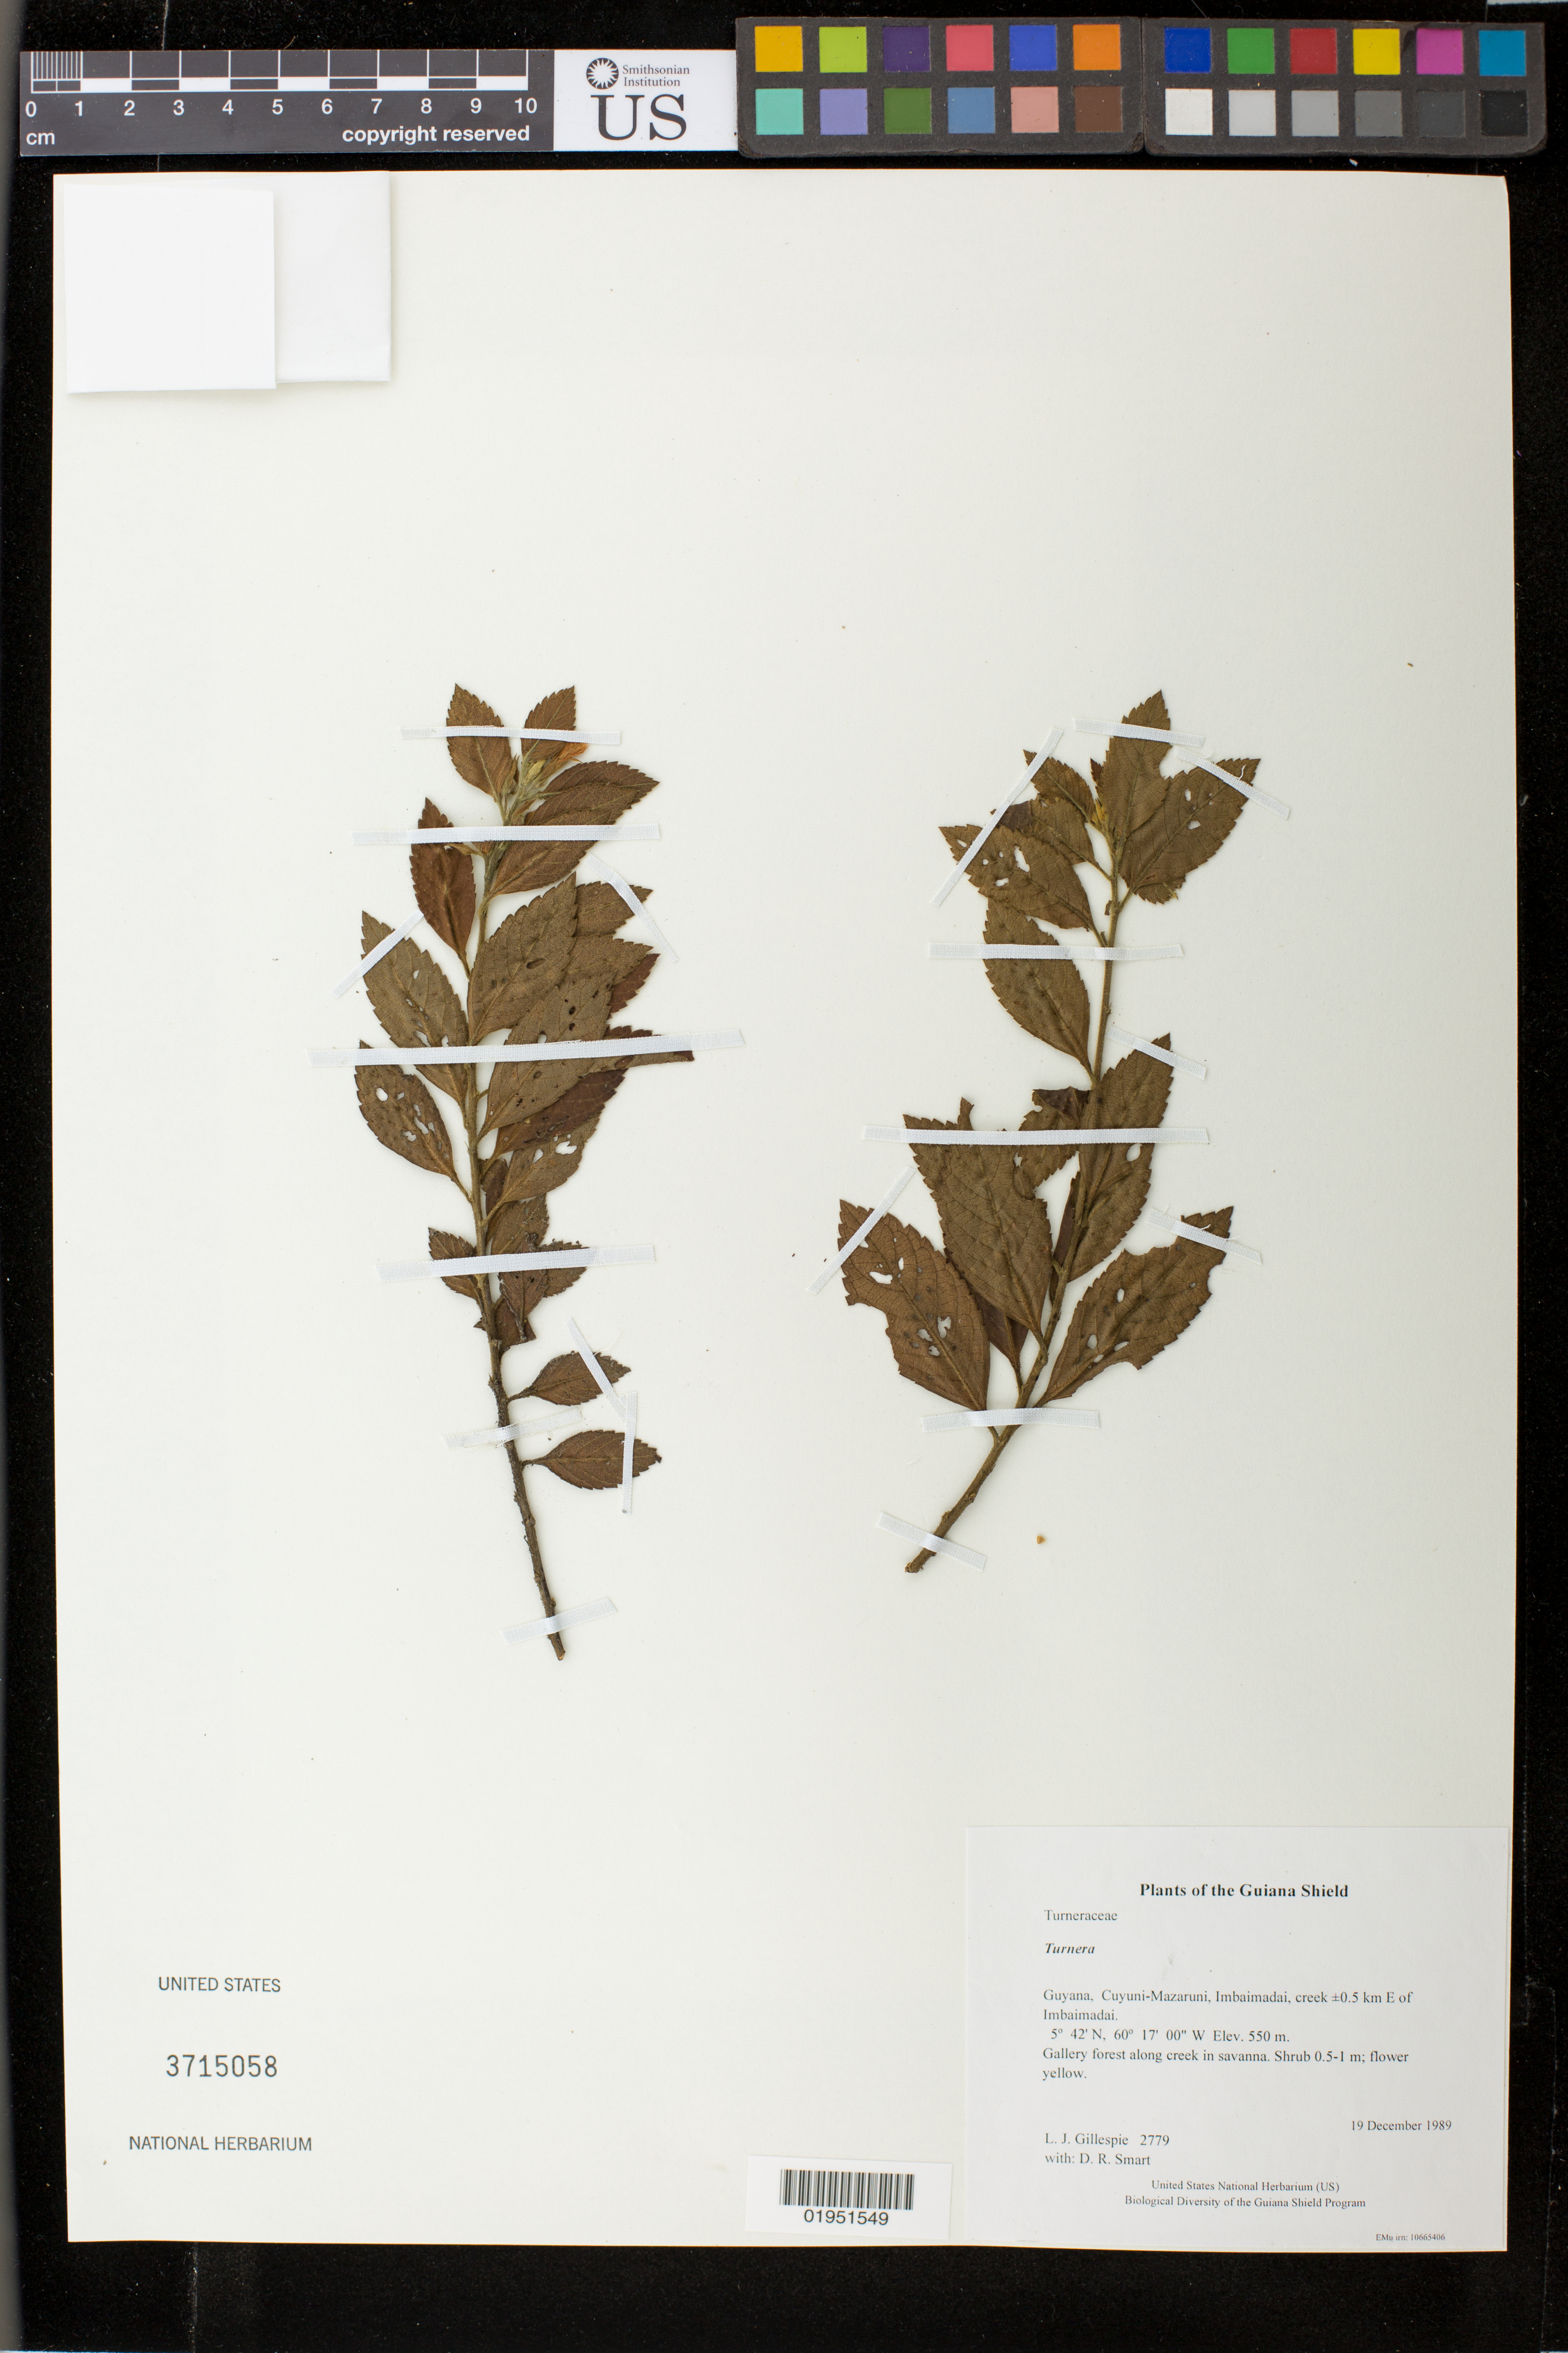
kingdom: Plantae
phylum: Tracheophyta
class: Magnoliopsida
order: Malpighiales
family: Turneraceae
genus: Turnera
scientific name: Turnera sp.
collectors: L. J. Gillespie & D. R. Smart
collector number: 2779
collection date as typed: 19 December 1989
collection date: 1989-12-19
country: Guyana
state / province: Cuyuni-Mazaruni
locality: Imbaimadai, creek ±0.5 km E of Imbaimadai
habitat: Gallery forest along creek in savanna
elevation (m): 550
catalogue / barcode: US 3715058